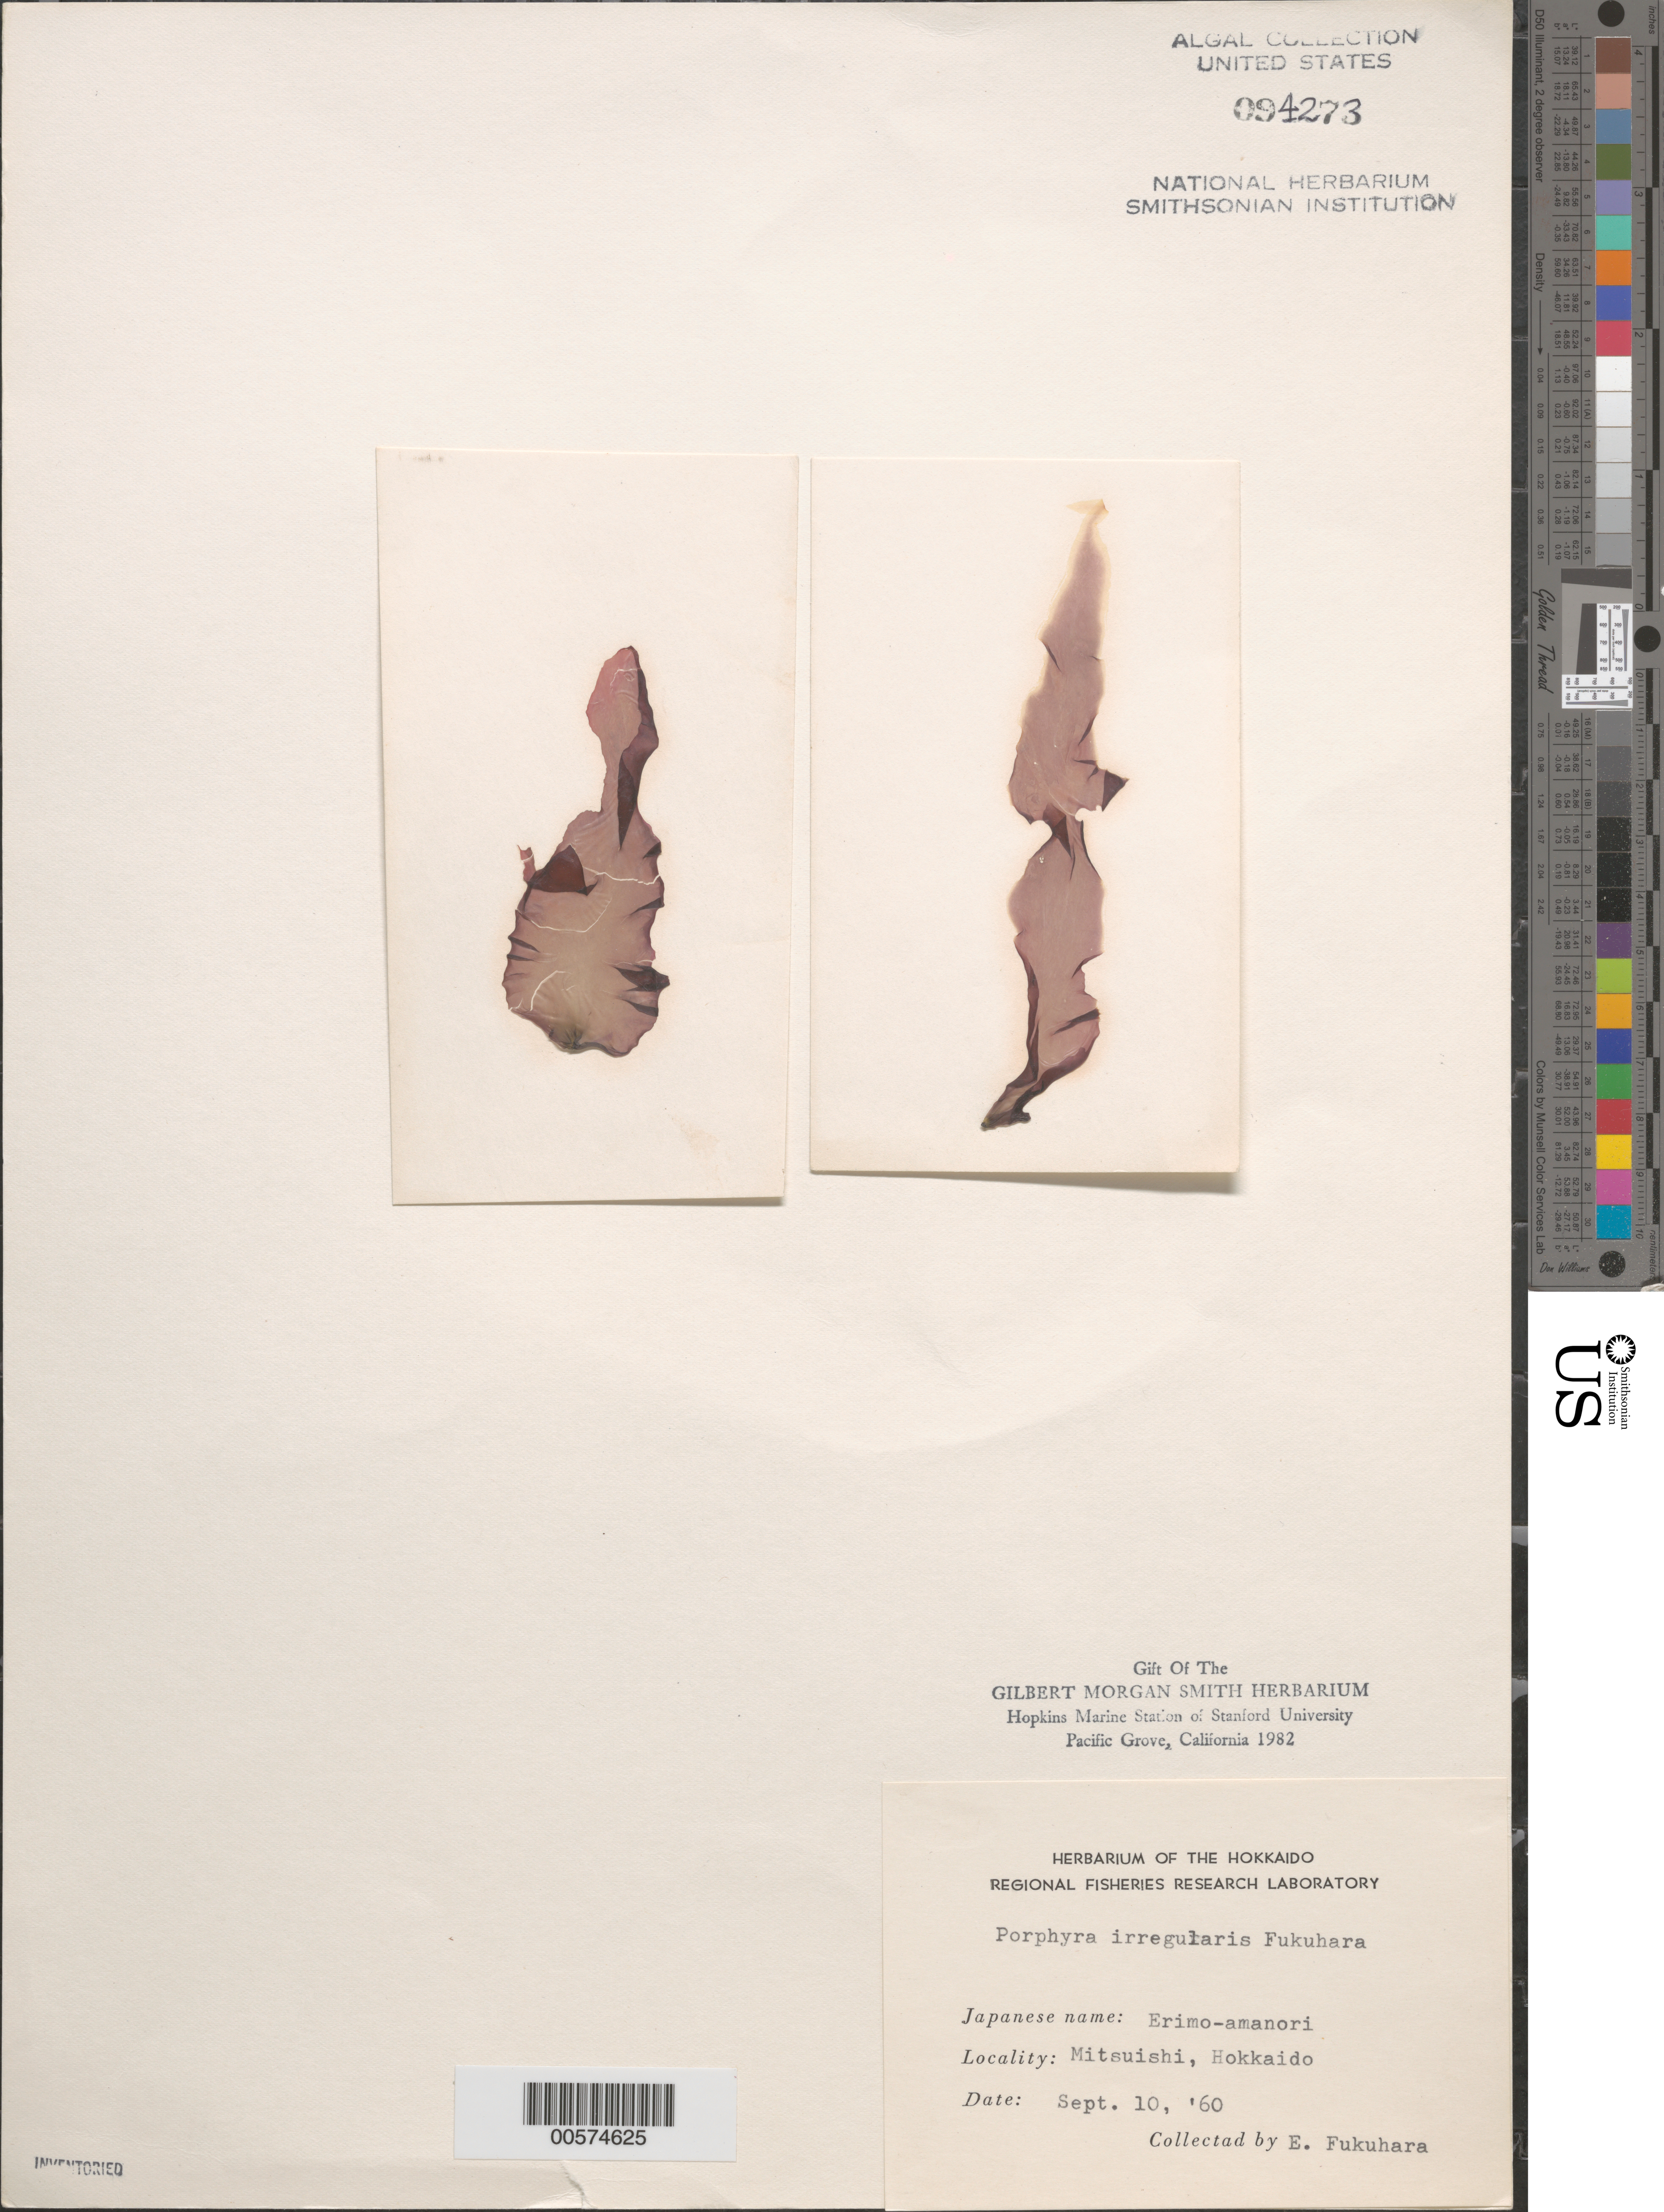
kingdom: Plantae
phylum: Rhodophyta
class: Bangiophyceae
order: Bangiales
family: Bangiaceae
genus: Porphyra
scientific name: Porphyra irregularis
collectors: E. Fukuhara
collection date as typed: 10 Sep 1960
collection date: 1960-09-10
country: Japan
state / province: Hokkaido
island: Hokkaido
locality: Mitsuishi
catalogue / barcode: US 94273